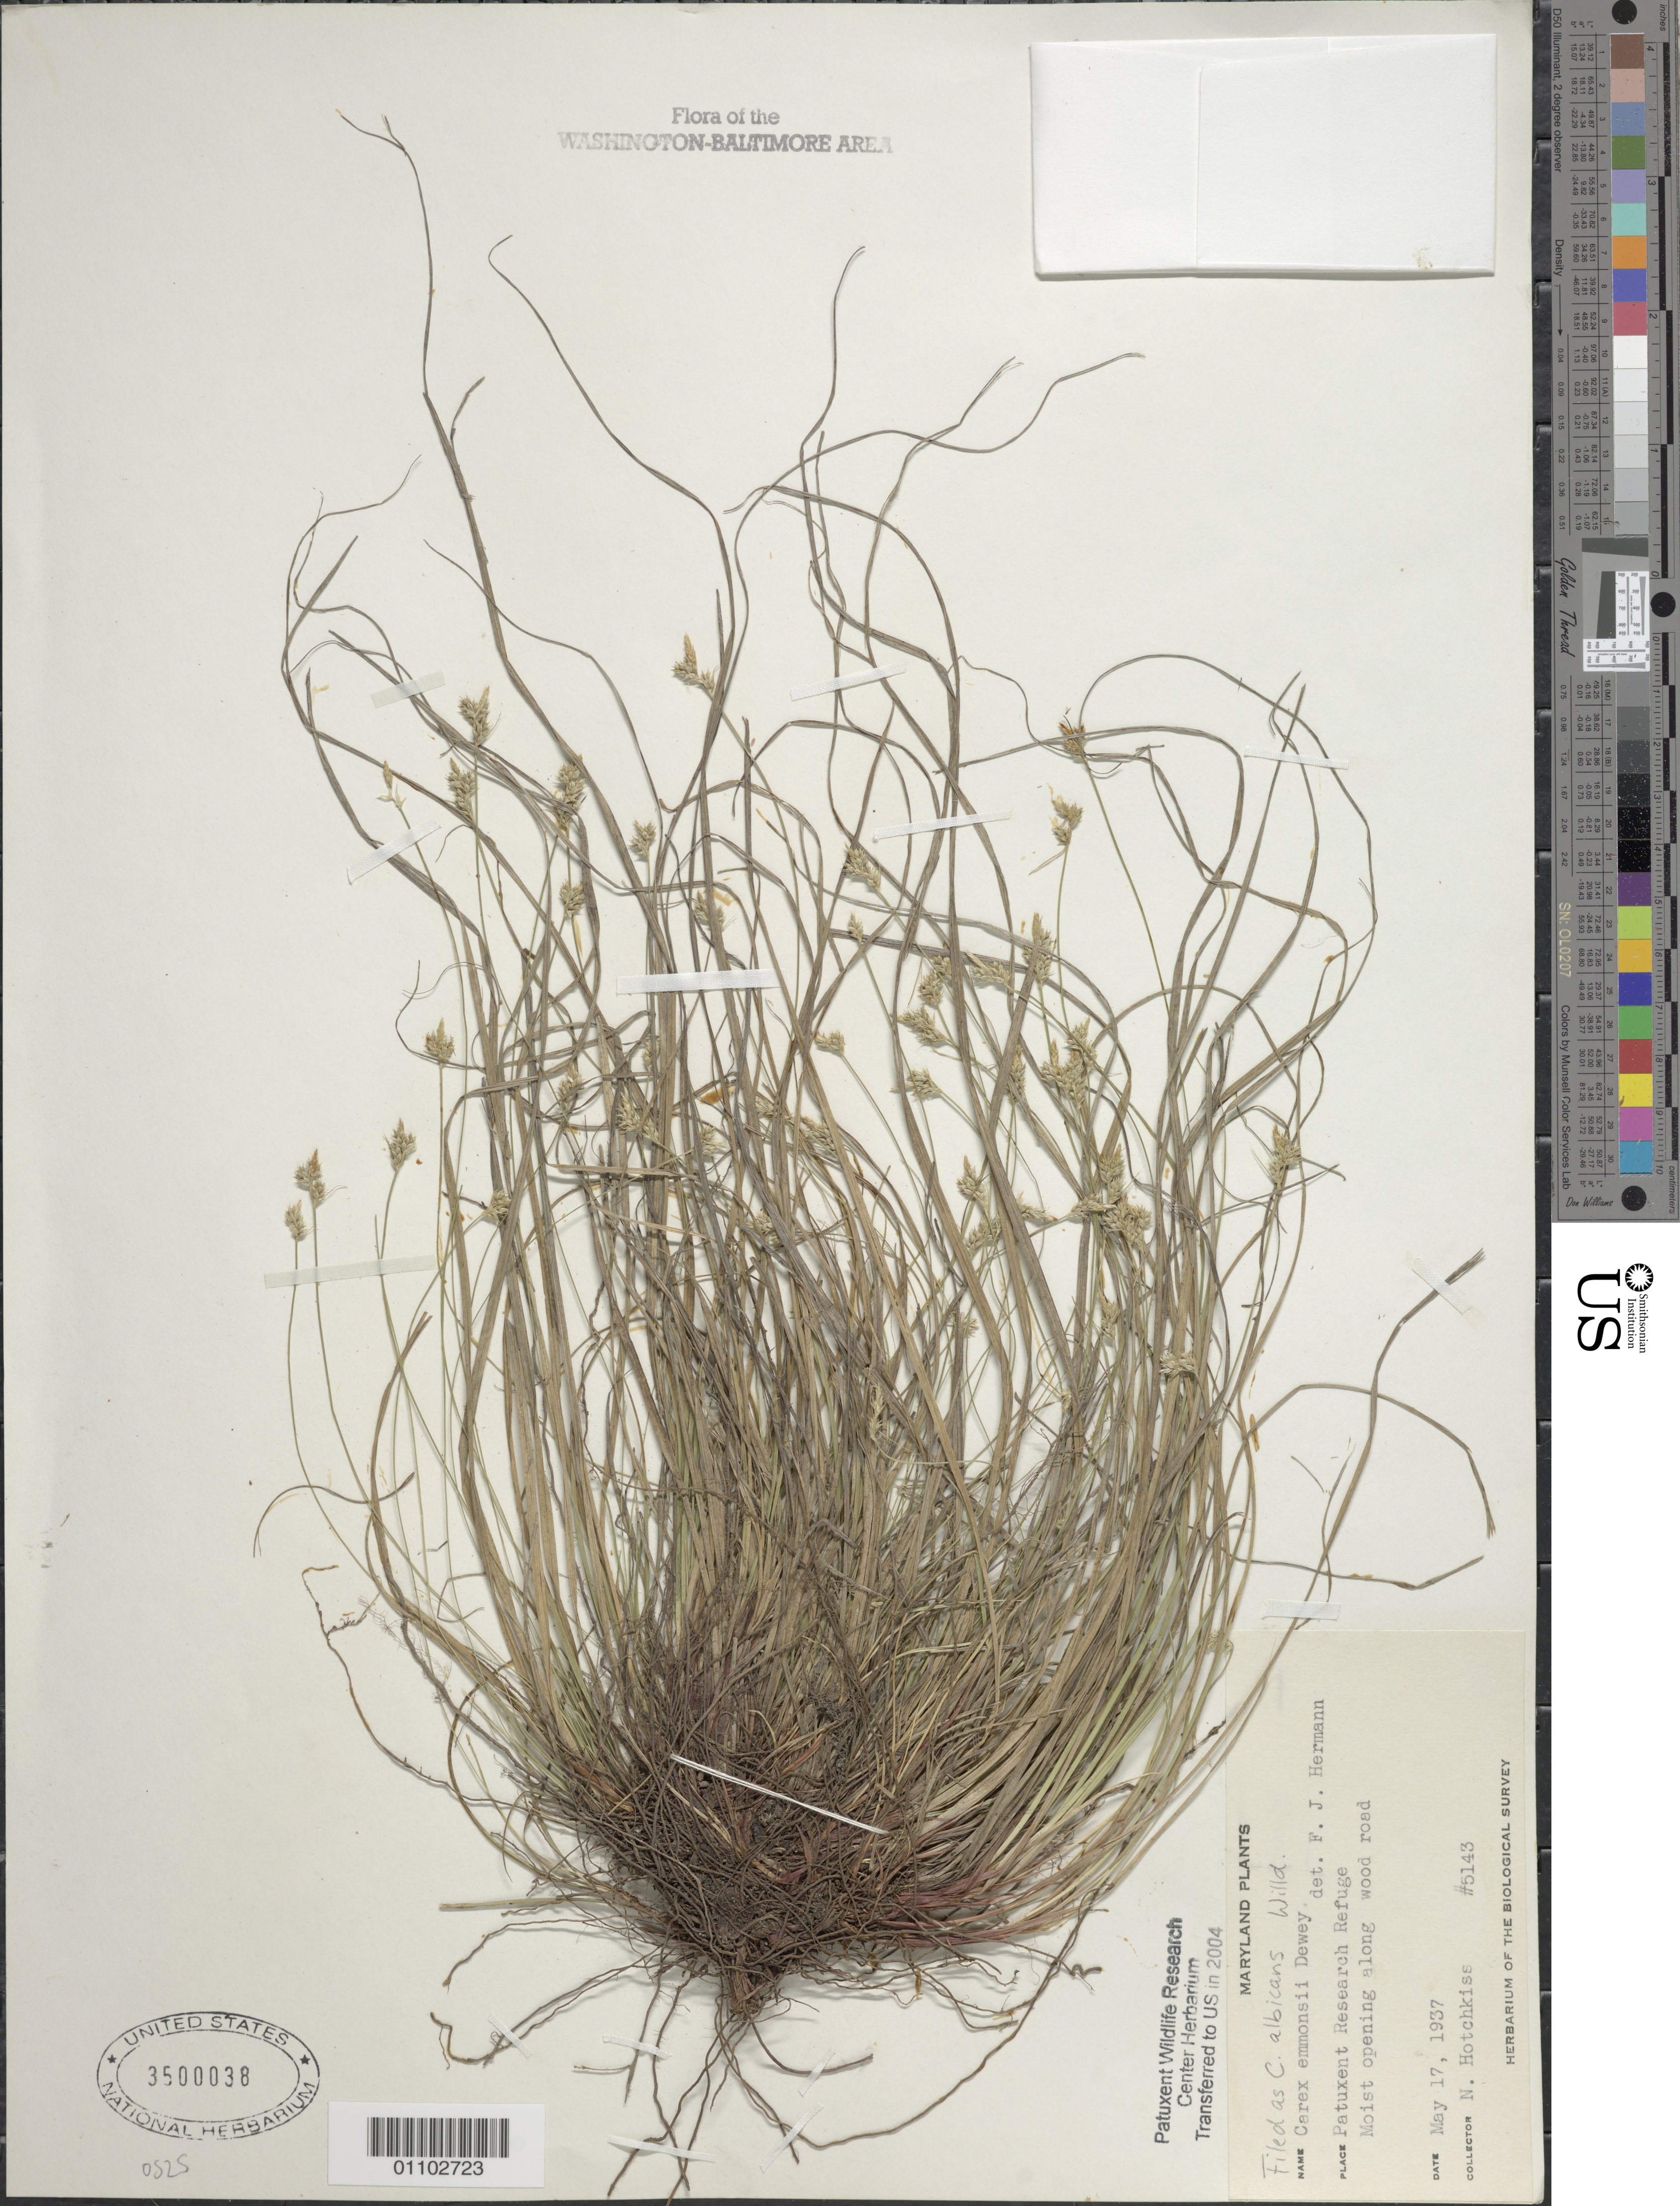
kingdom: Plantae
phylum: Tracheophyta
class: Liliopsida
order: Poales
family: Cyperaceae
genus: Carex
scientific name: Carex albicans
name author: Willd. ex Spreng.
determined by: Hermann, F. J.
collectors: N. Hotchkiss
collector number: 5143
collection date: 1937-05-17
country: United States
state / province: Maryland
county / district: Prince George's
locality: Patuxent Research Refuge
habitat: Moist opening along wood road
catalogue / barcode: US 3500038